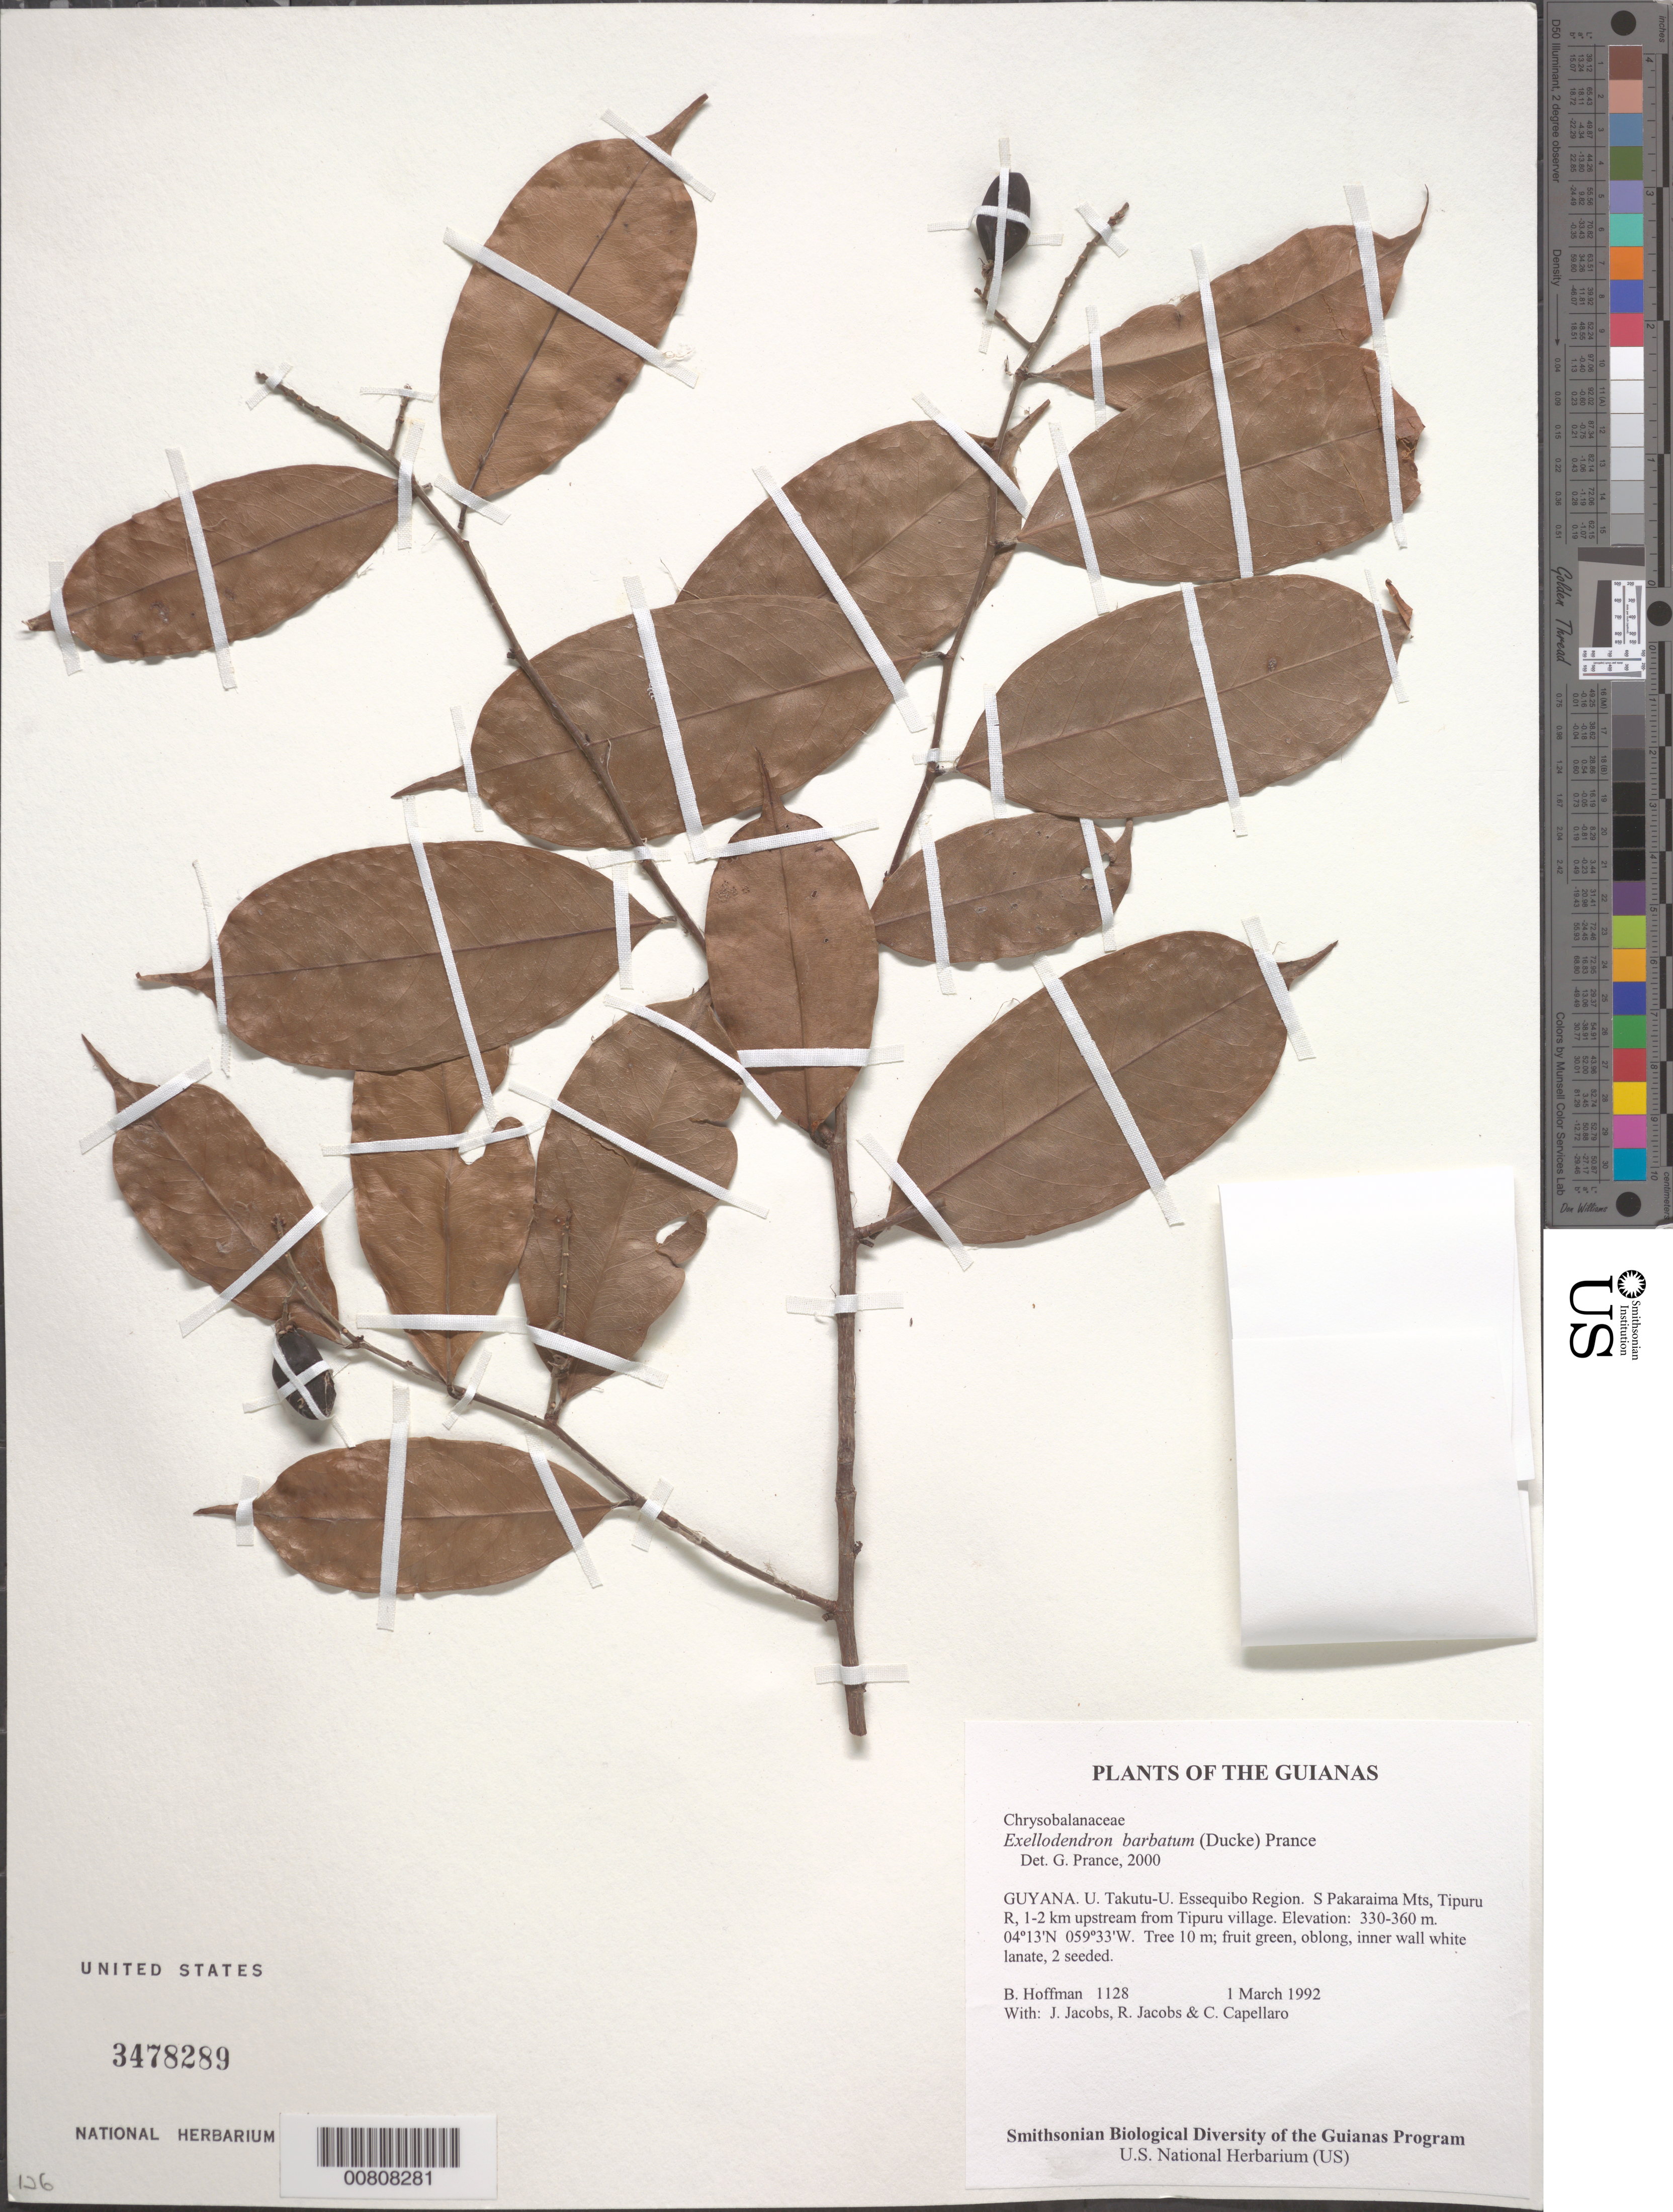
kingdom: Plantae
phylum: Tracheophyta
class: Magnoliopsida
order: Malvales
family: Malvaceae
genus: Helicteres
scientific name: Helicteres baruensis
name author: Jacq.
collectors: B. Hoffman, J. Jacobs, R. Jacobs & C. Capellaro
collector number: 1127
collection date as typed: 1 March 1992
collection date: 1992-03-01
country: Guyana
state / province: U. Takutu-U. Essequibo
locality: S Pakaraima Mts, Tipuru R., 1-2 km upstream from Tipuru Village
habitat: Secondary forest, abandoned farmland to riparian vegetation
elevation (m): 330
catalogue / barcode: US 3478289